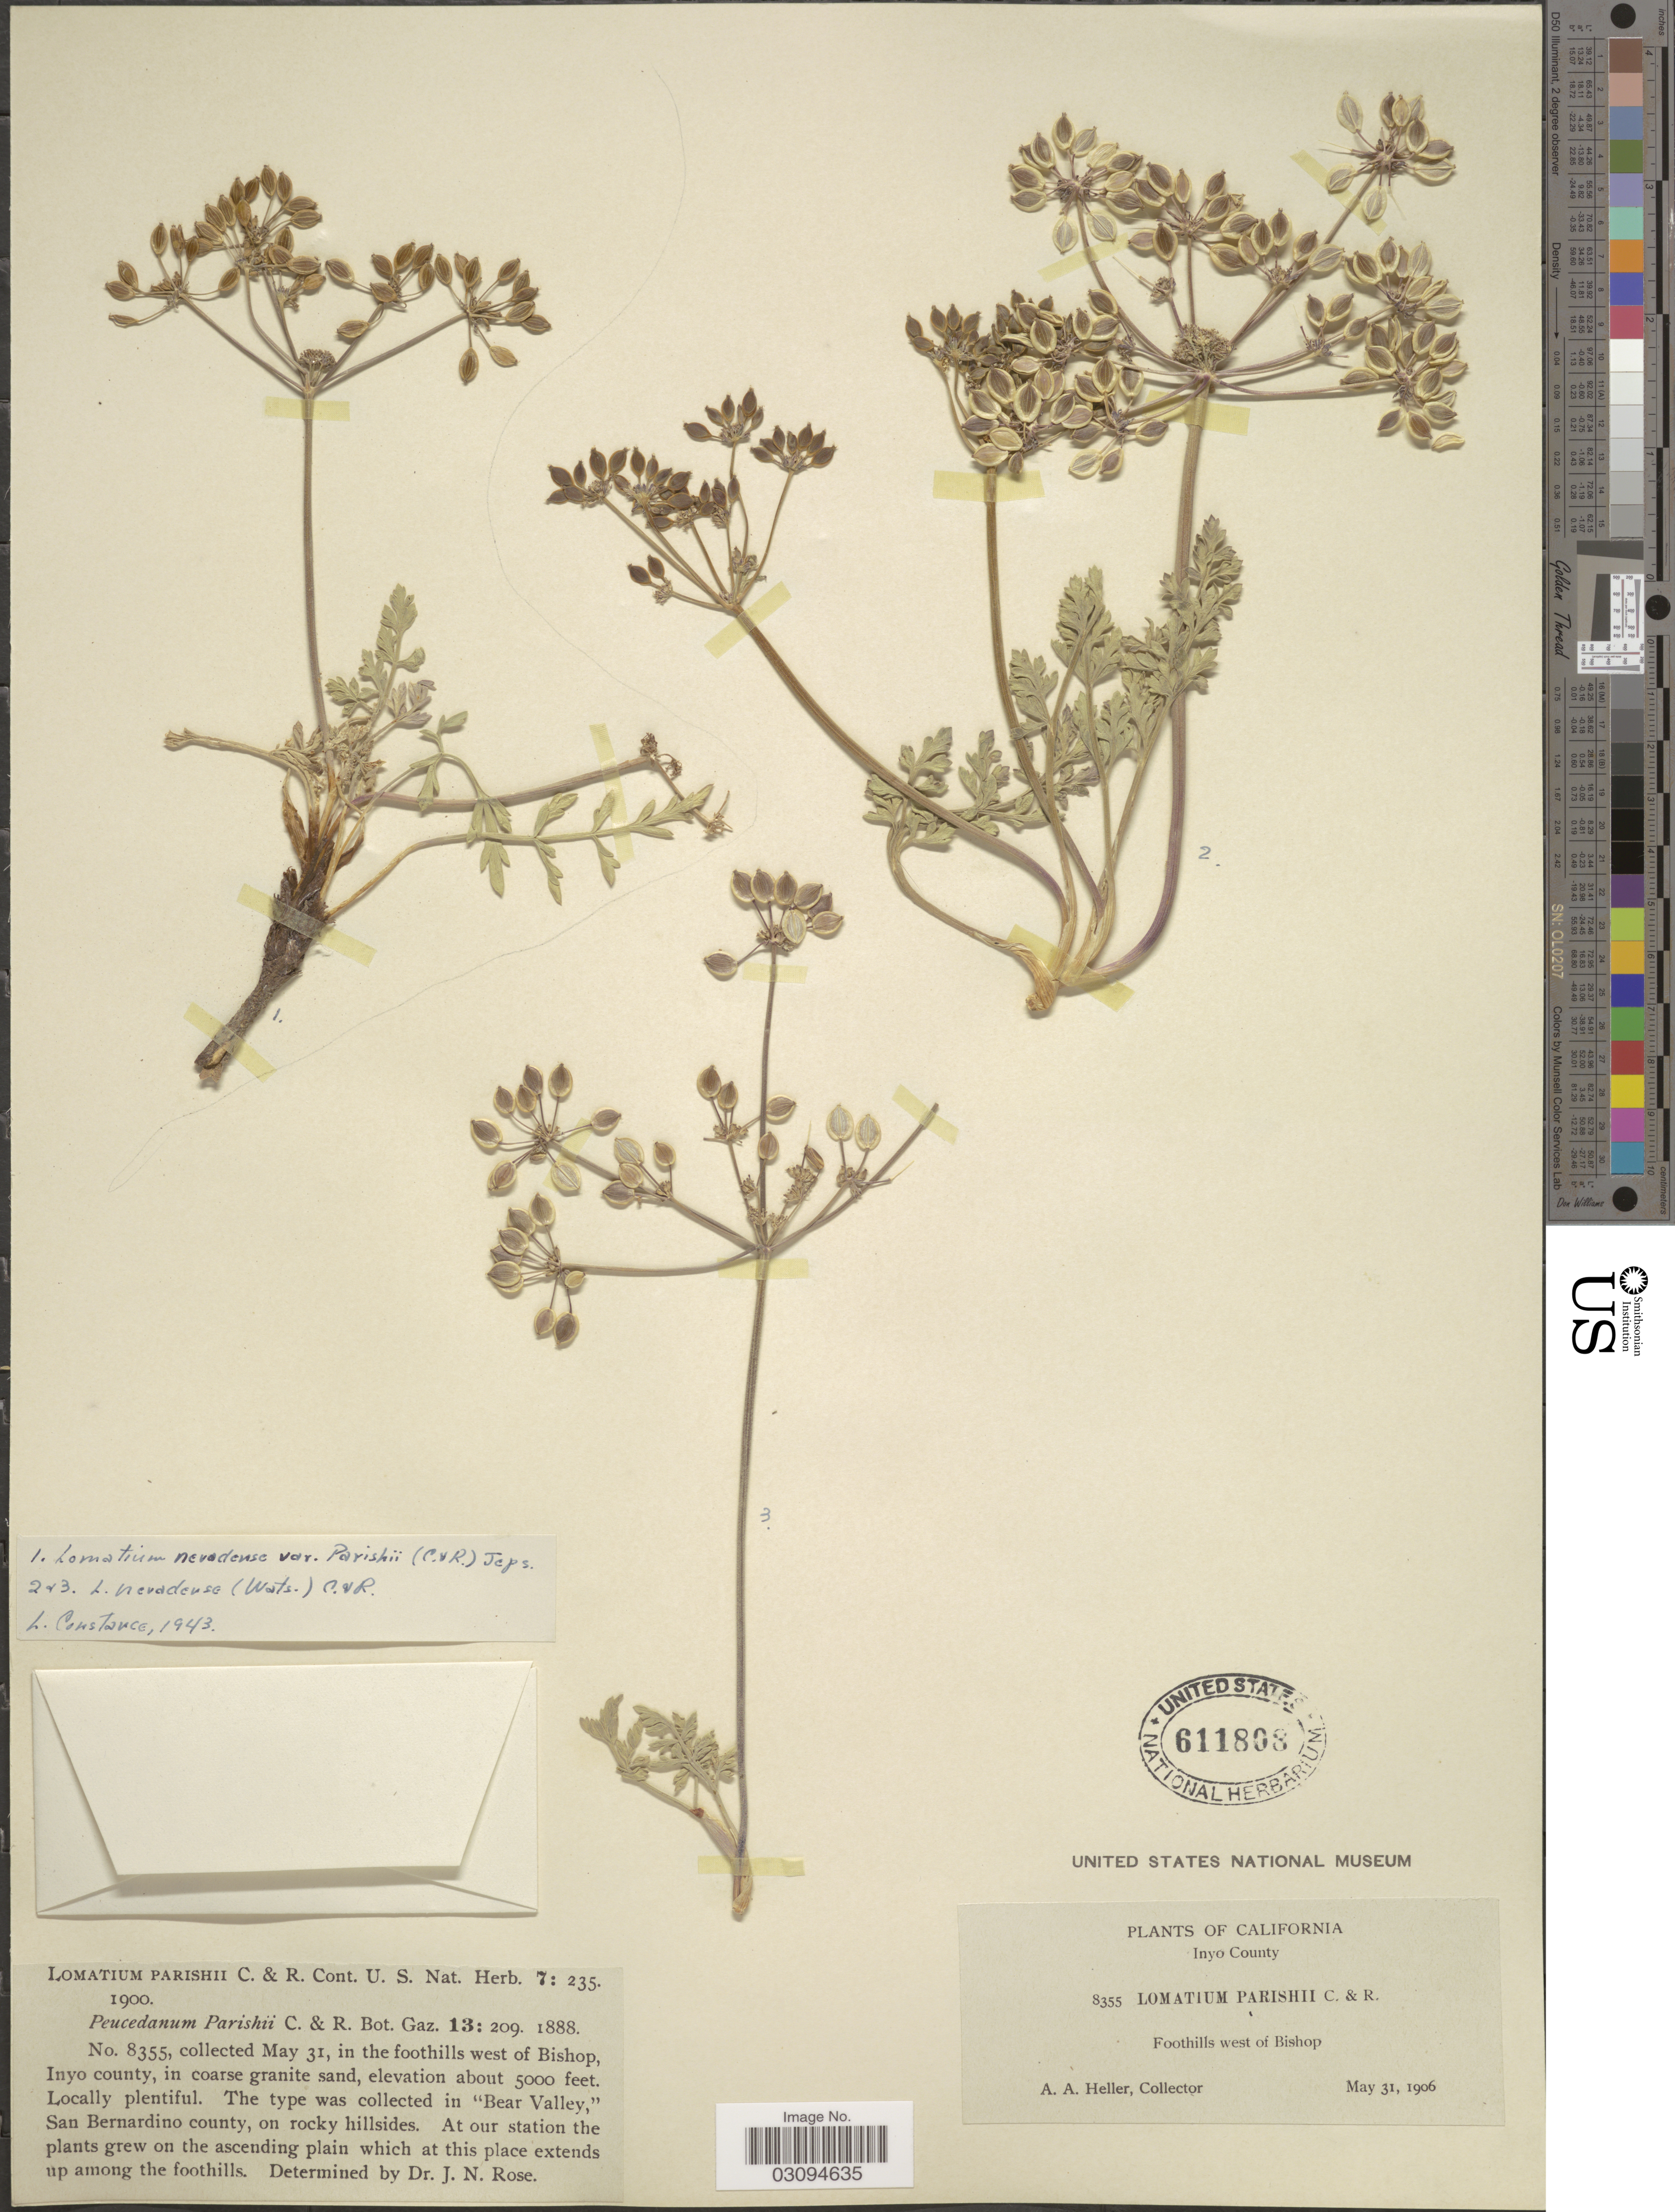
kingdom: Plantae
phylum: Tracheophyta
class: Magnoliopsida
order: Apiales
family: Apiaceae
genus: Lomatium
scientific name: Lomatium nevadense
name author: (S. Watson) J.M. Coult. & Rose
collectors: A. A. Heller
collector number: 8355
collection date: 1906-05-31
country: United States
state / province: California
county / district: Inyo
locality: Inyo County. Foothills west of Bishop.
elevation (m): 1524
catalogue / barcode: US 611808